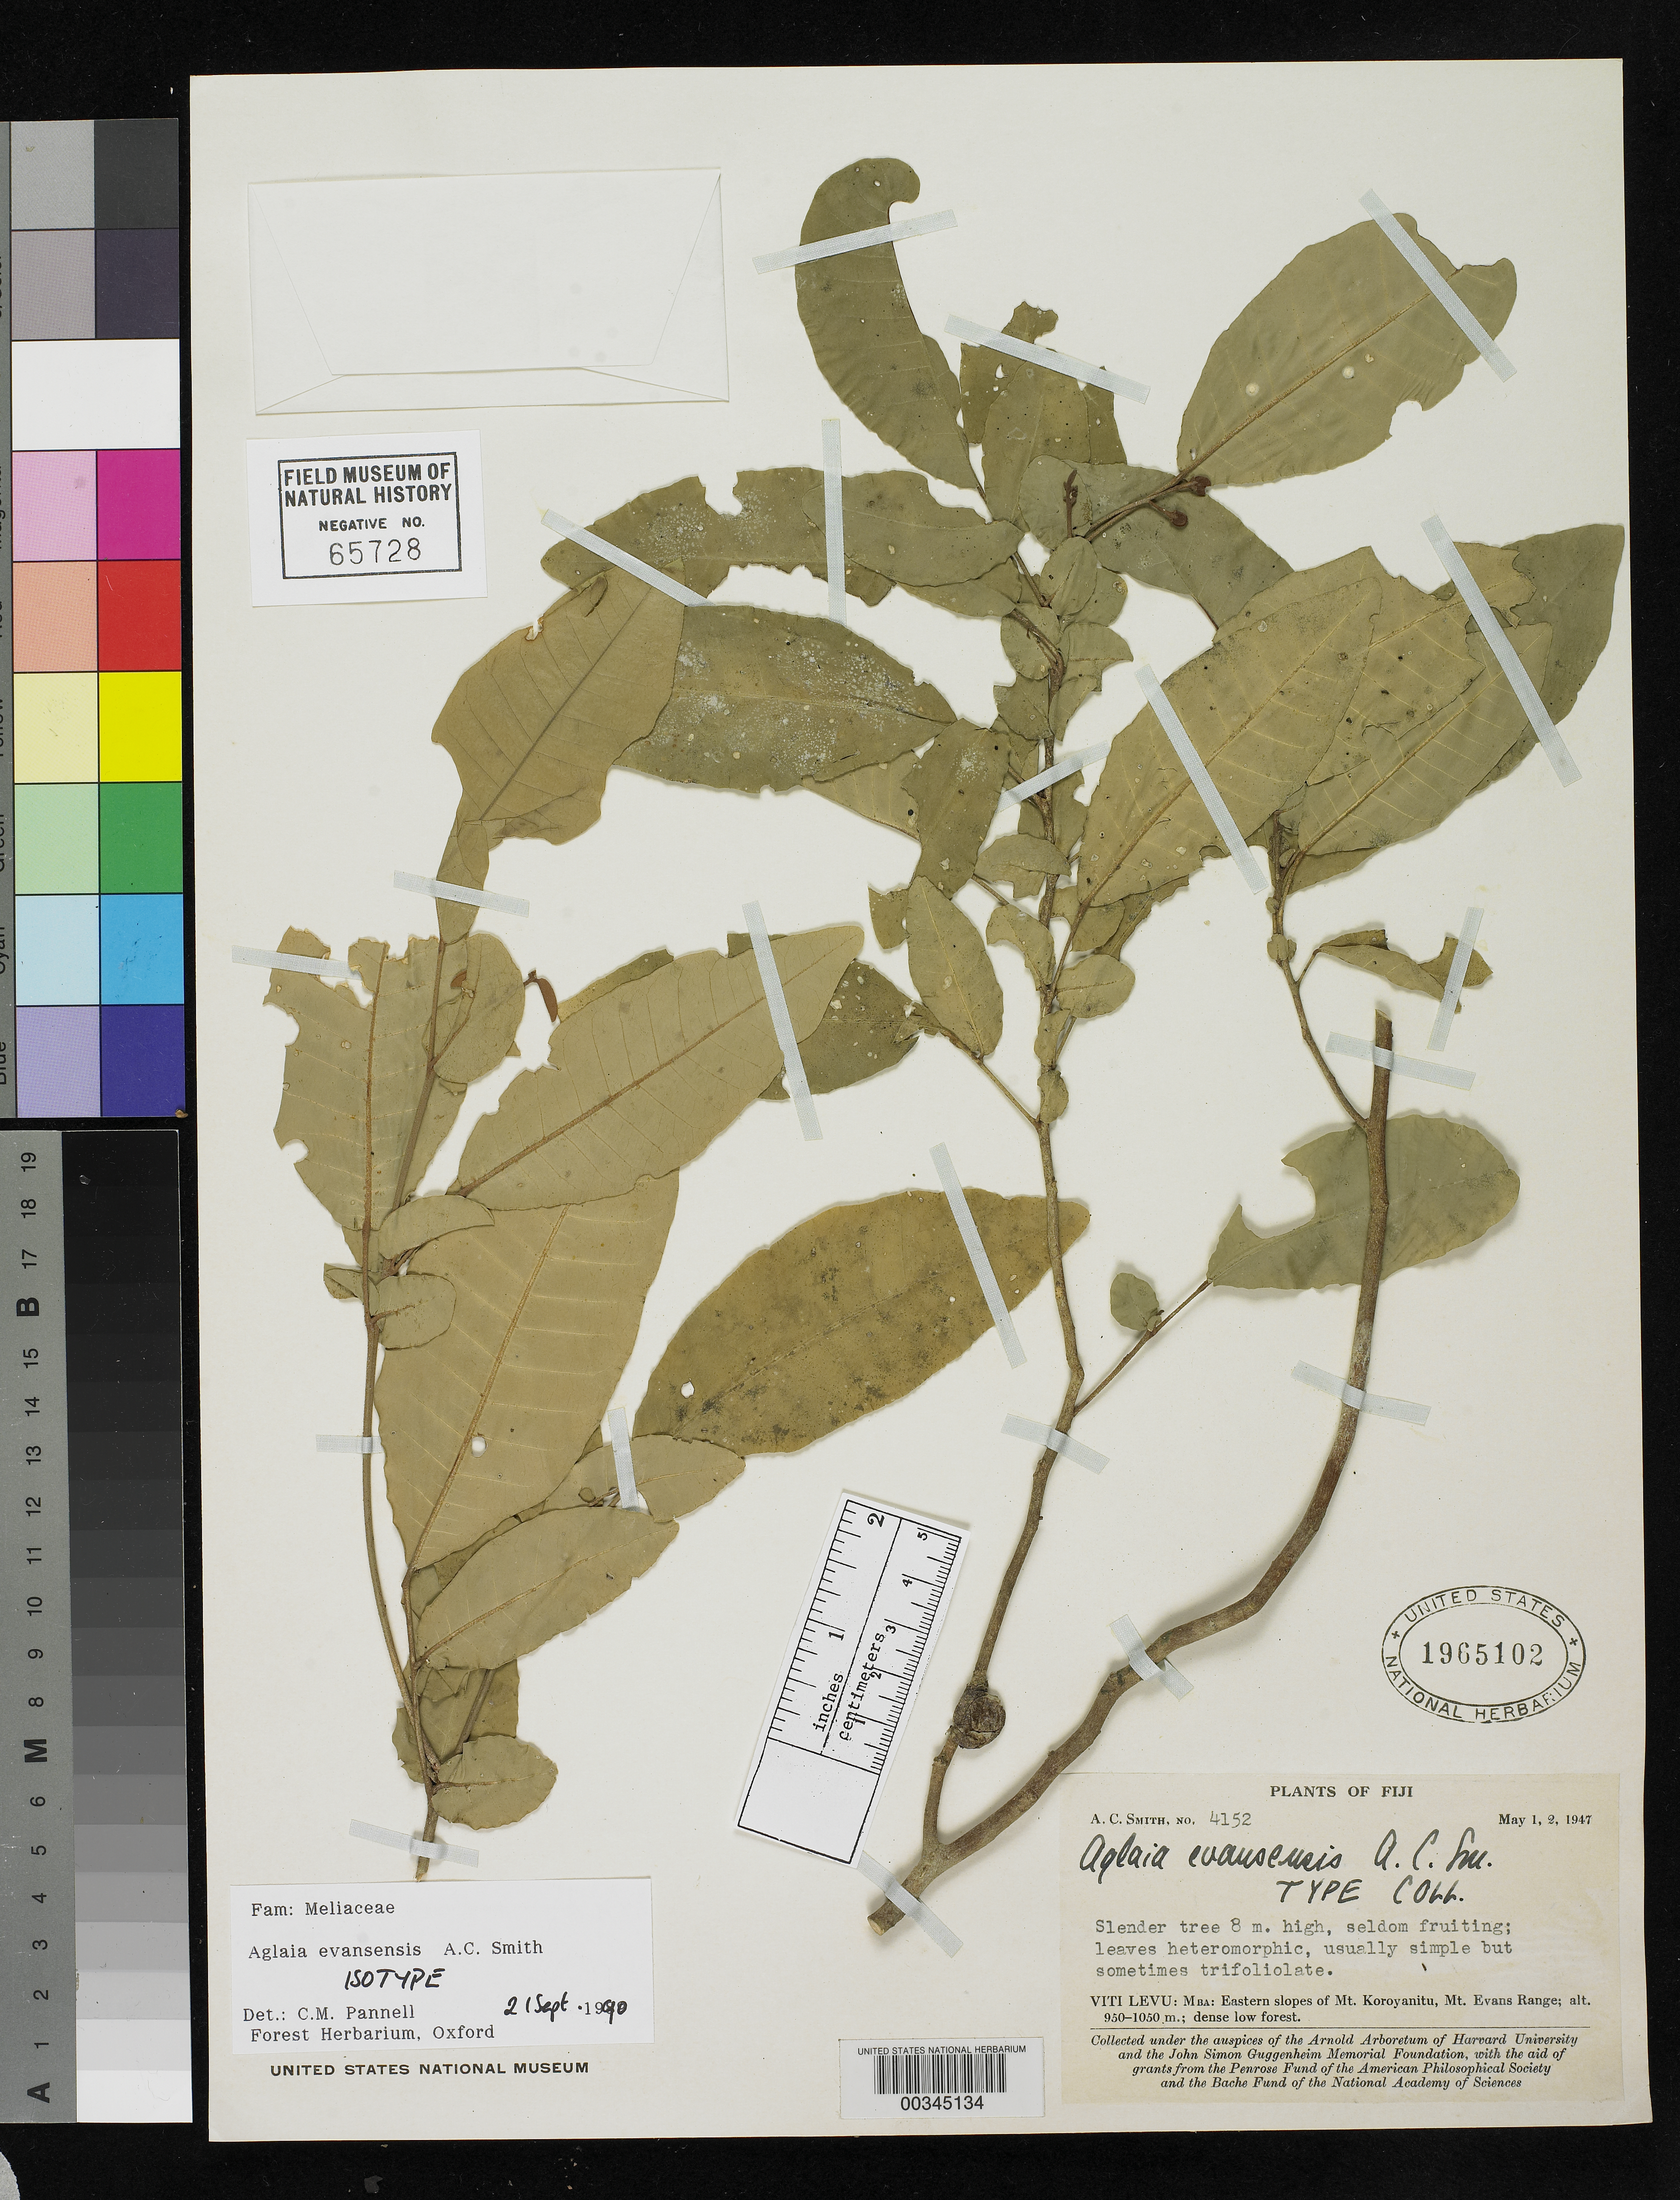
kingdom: Plantae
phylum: Tracheophyta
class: Magnoliopsida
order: Sapindales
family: Meliaceae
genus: Aglaia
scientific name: Aglaia evansensis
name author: A.C. Sm.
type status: Isotype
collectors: A. C. Smith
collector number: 4152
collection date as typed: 01 May 1947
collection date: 1947-05-01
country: Fiji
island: Viti Levu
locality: Mba, eastern slopes of Mt. Koroyanitu, Mt. Evans Range. [Viti Levu Group]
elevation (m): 950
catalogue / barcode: US 1965102